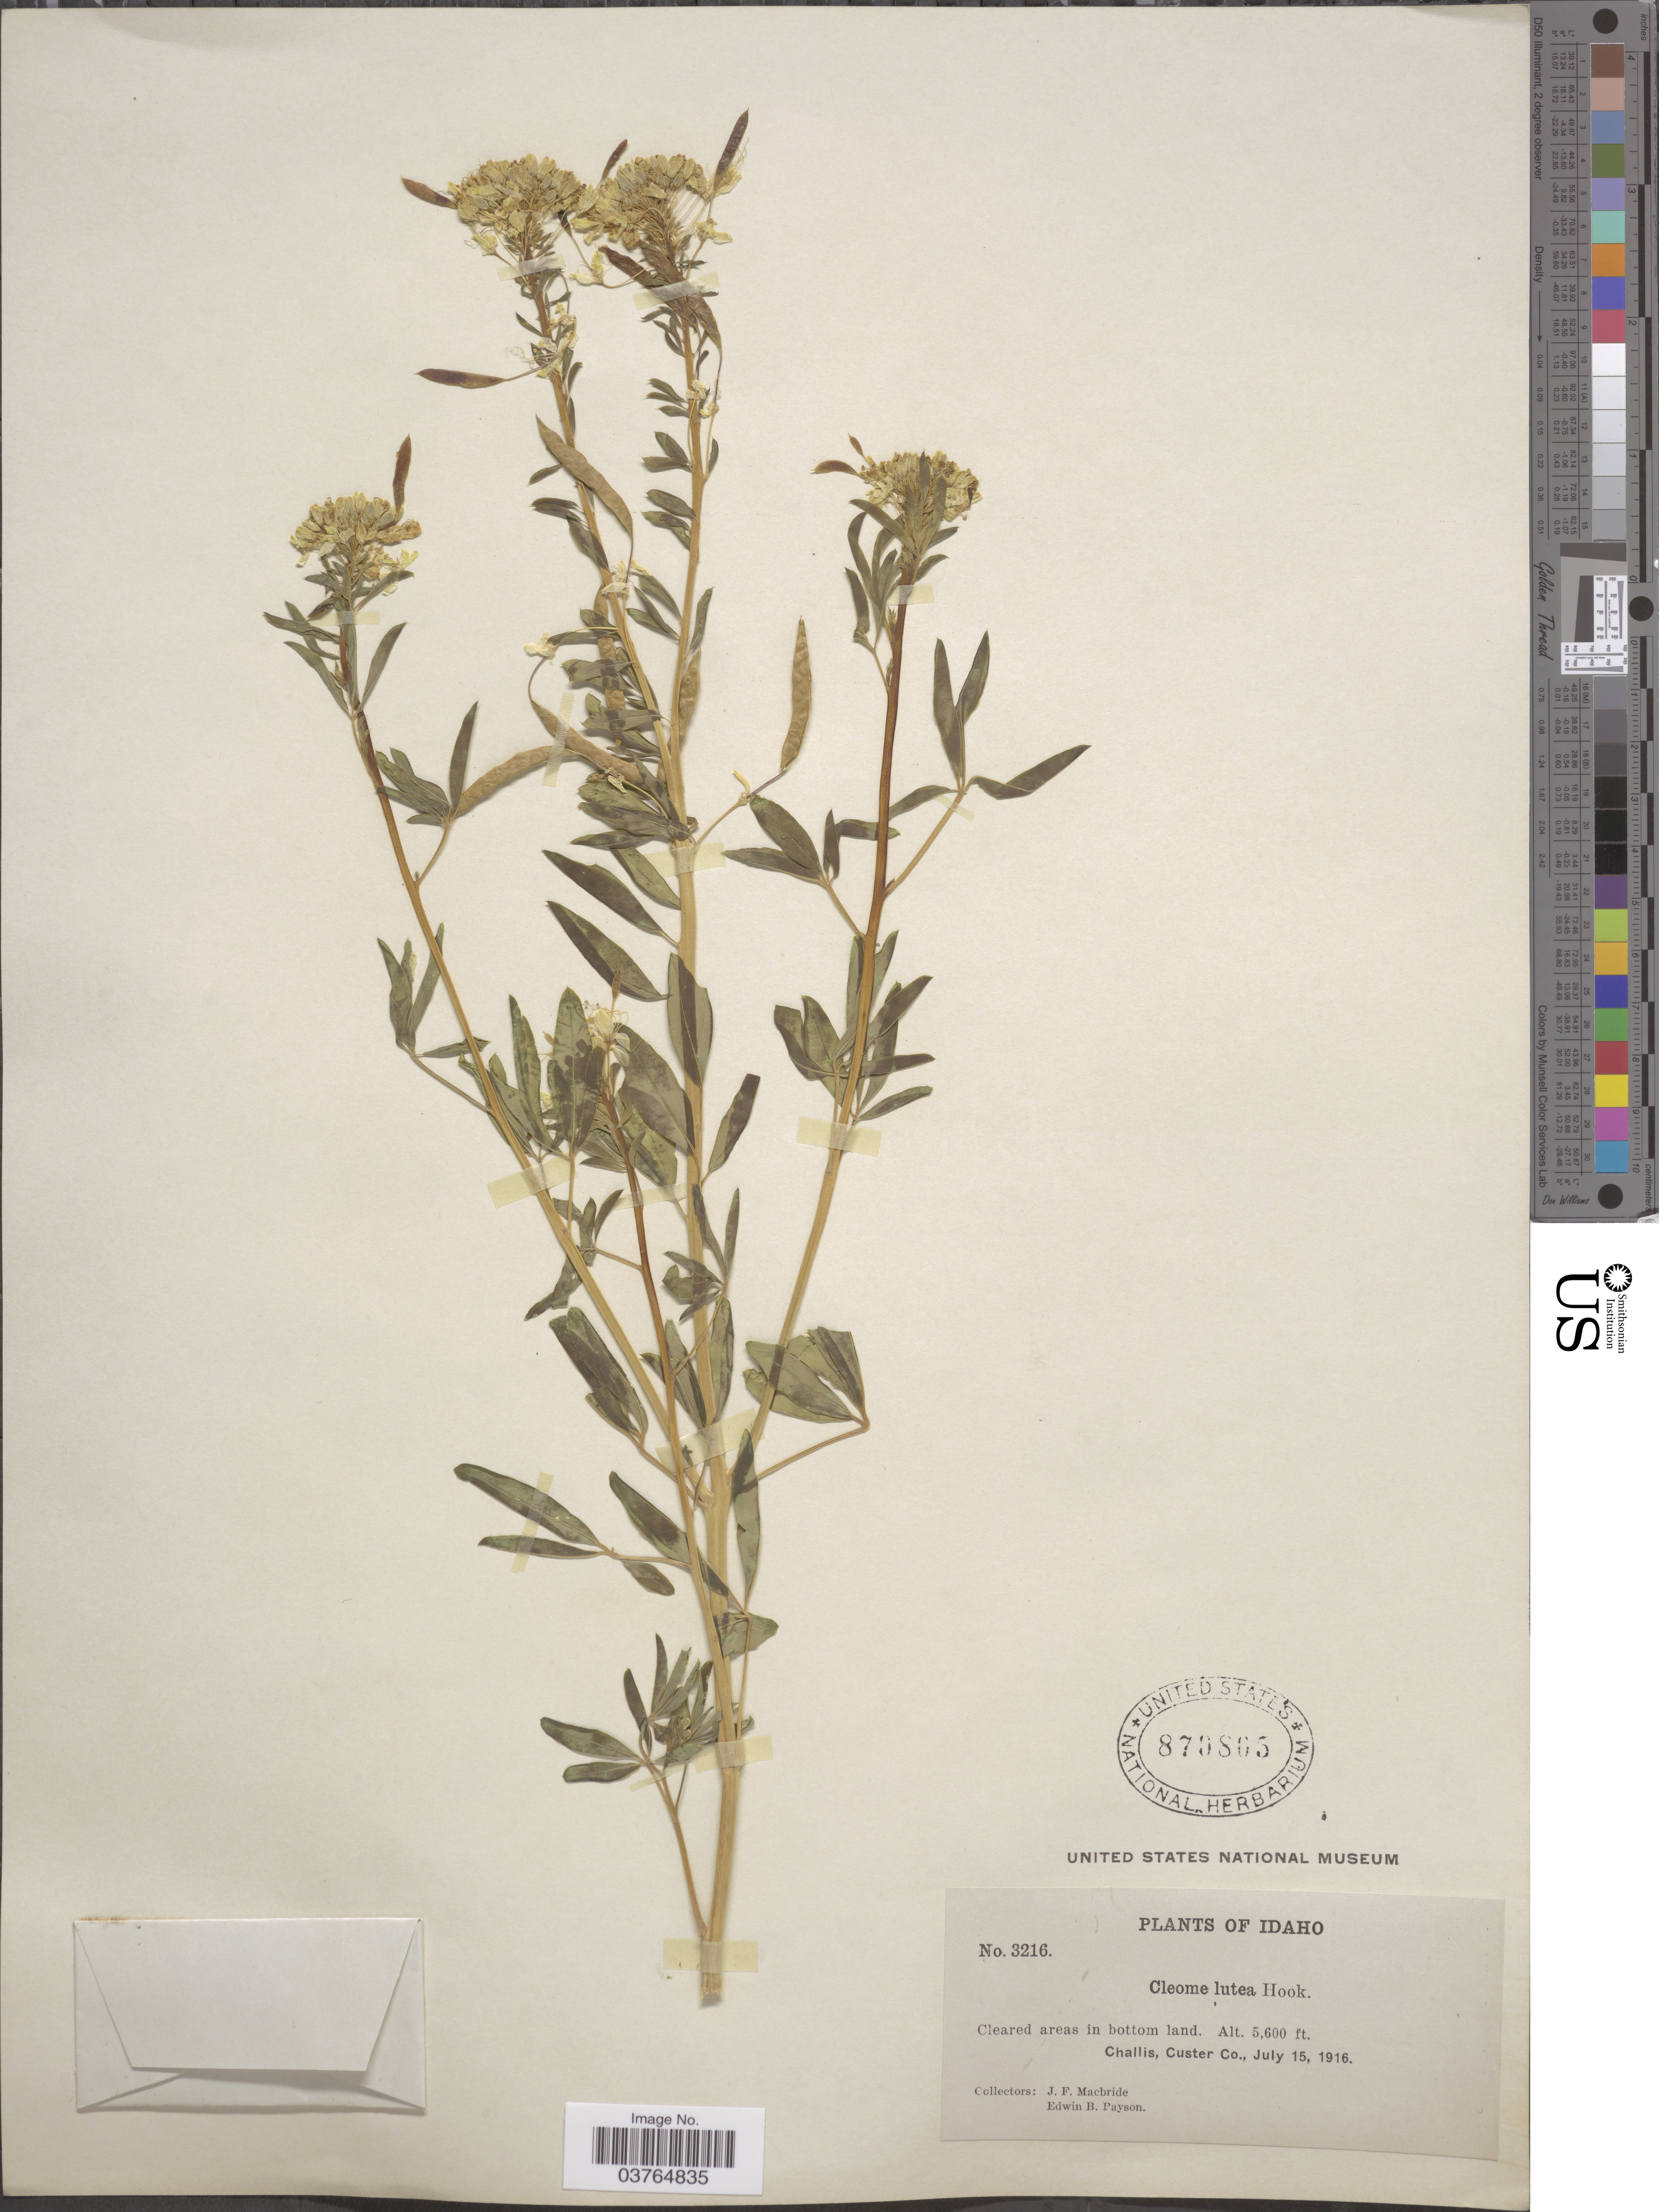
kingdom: Plantae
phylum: Tracheophyta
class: Magnoliopsida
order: Brassicales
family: Cleomaceae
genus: Cleomella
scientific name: Cleomella lutea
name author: (Hook.) Roalson & J.C. Hall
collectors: J. F. Macbride & E. B. Payson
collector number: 3216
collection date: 1916-07-15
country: United States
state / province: Idaho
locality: Challis, Custer Co.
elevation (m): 1707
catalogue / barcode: US 870805